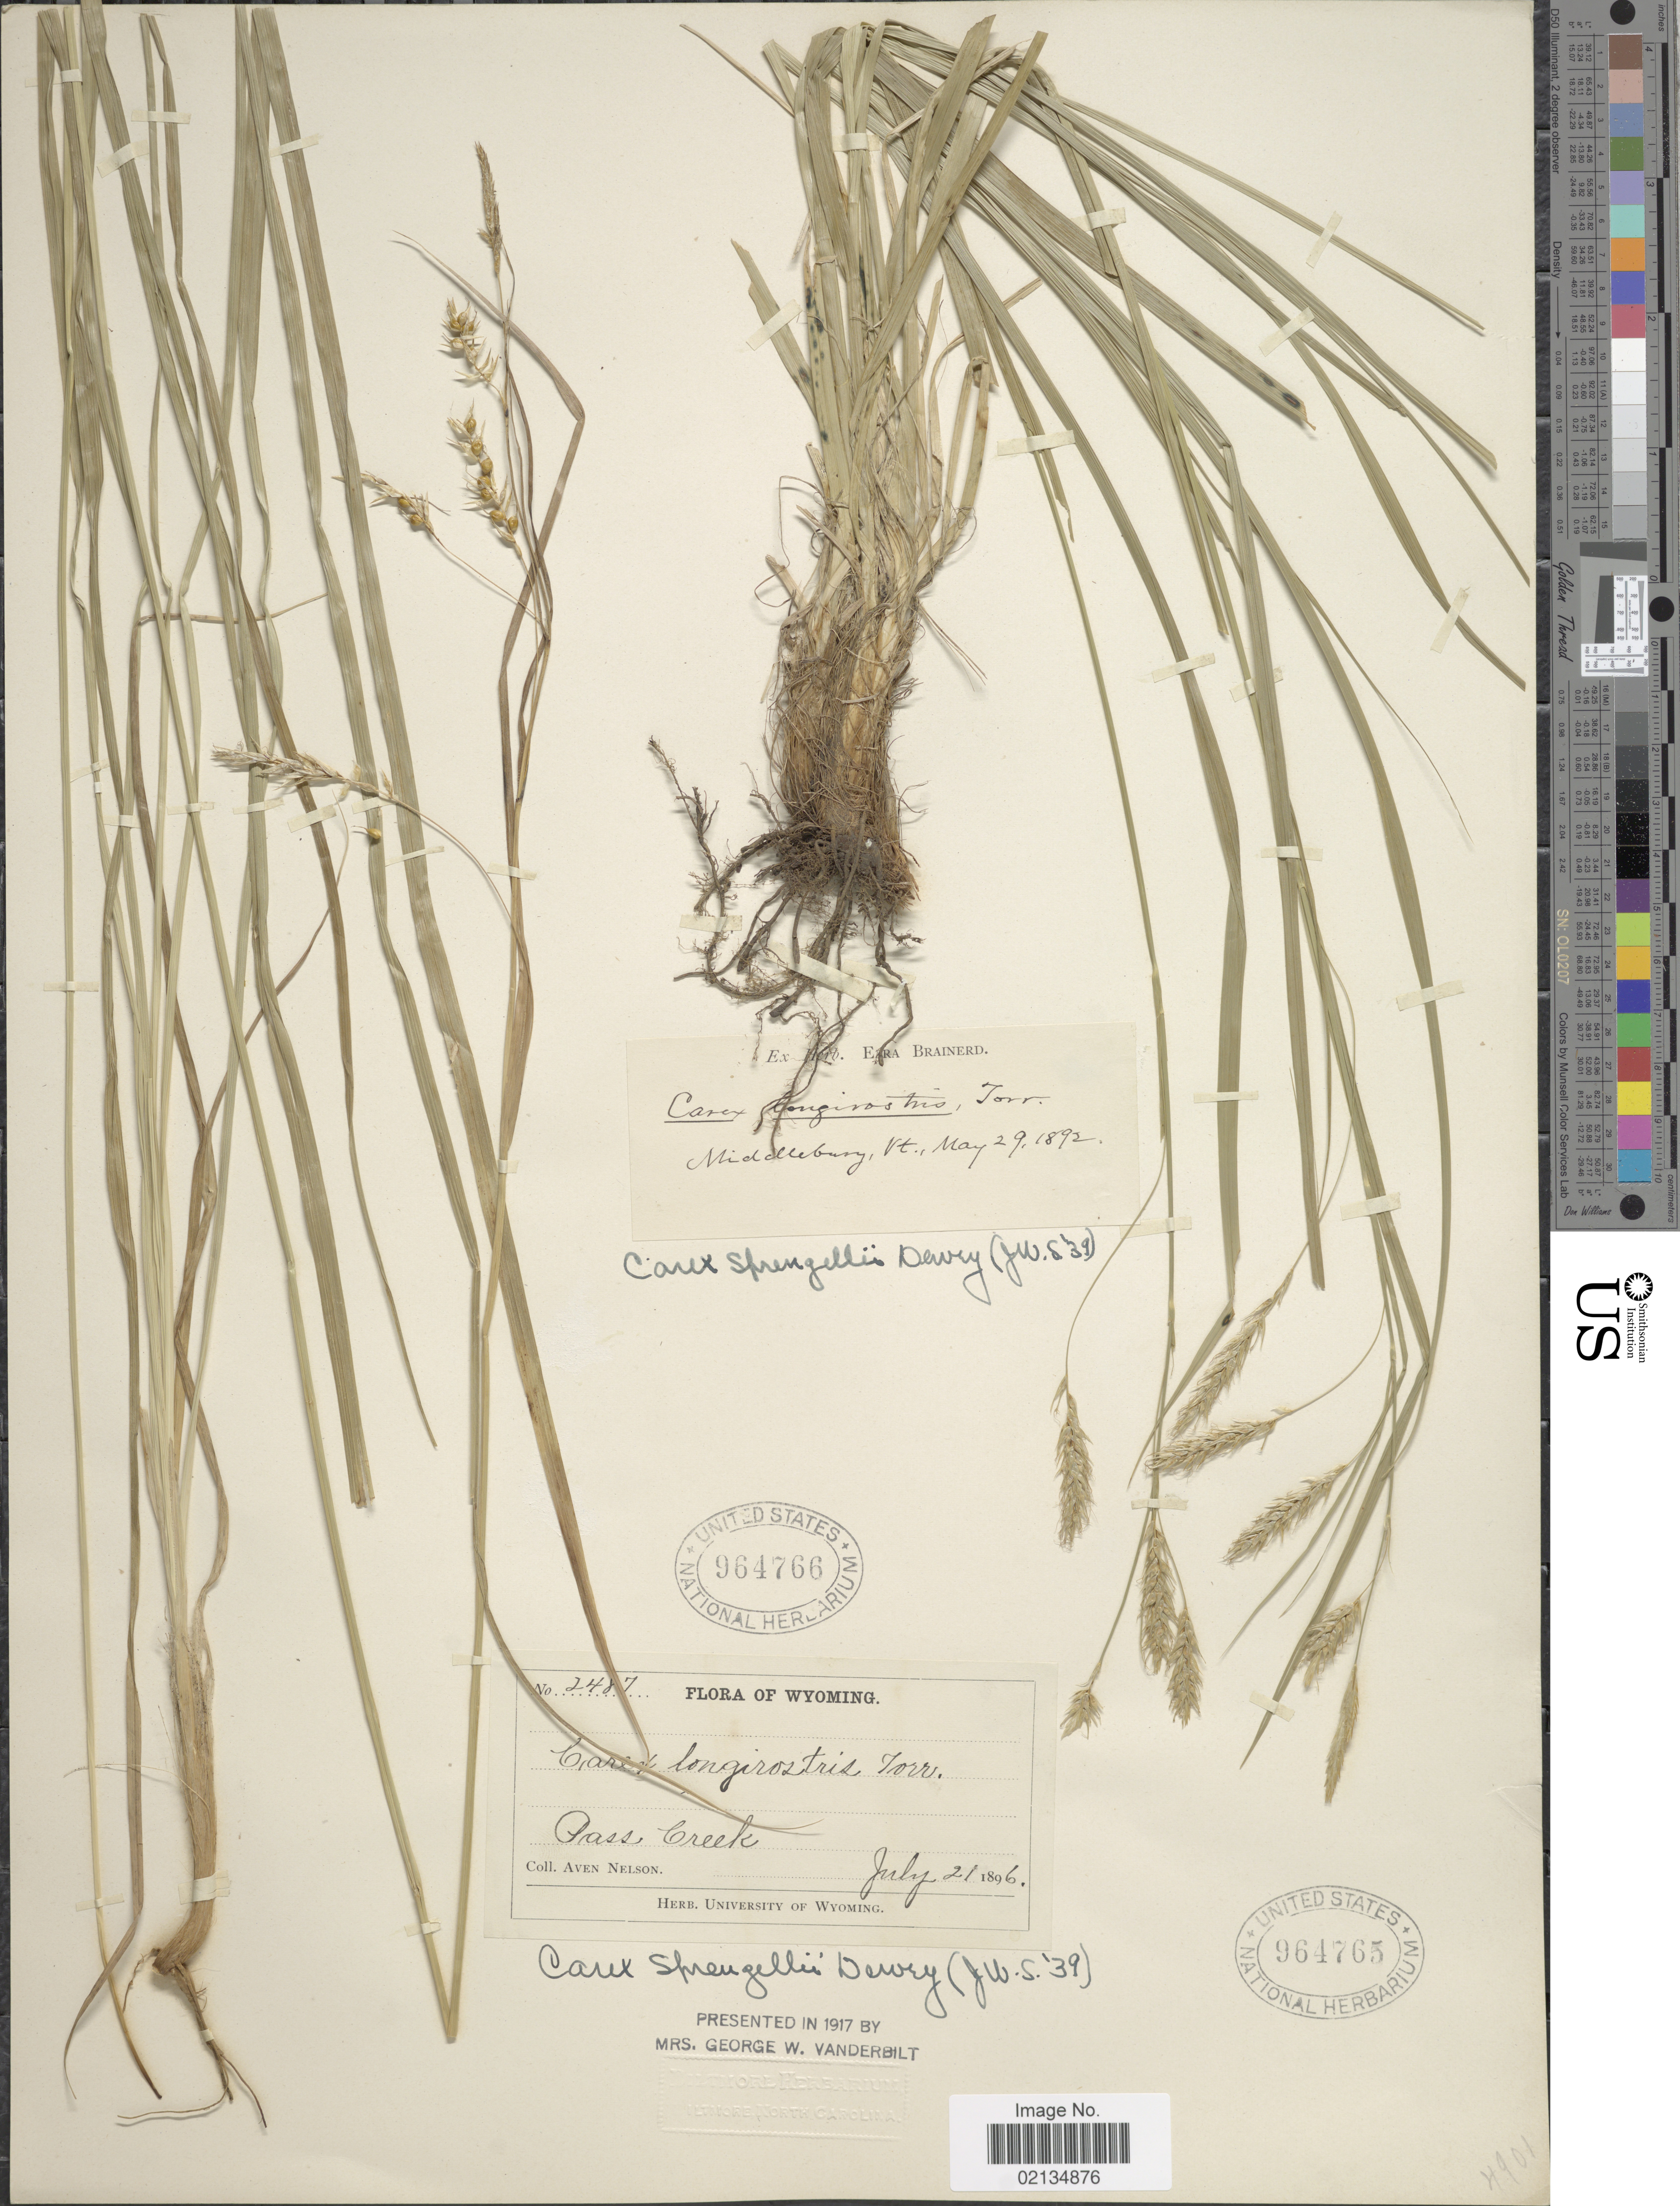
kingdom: Plantae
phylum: Tracheophyta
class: Liliopsida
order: Poales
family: Cyperaceae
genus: Carex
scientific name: Carex sprengelii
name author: Dewey ex Spreng.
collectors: ex herb. Ezra Brainerd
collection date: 1892-05-29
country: United States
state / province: Vermont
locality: Middlebury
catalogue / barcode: US 964766